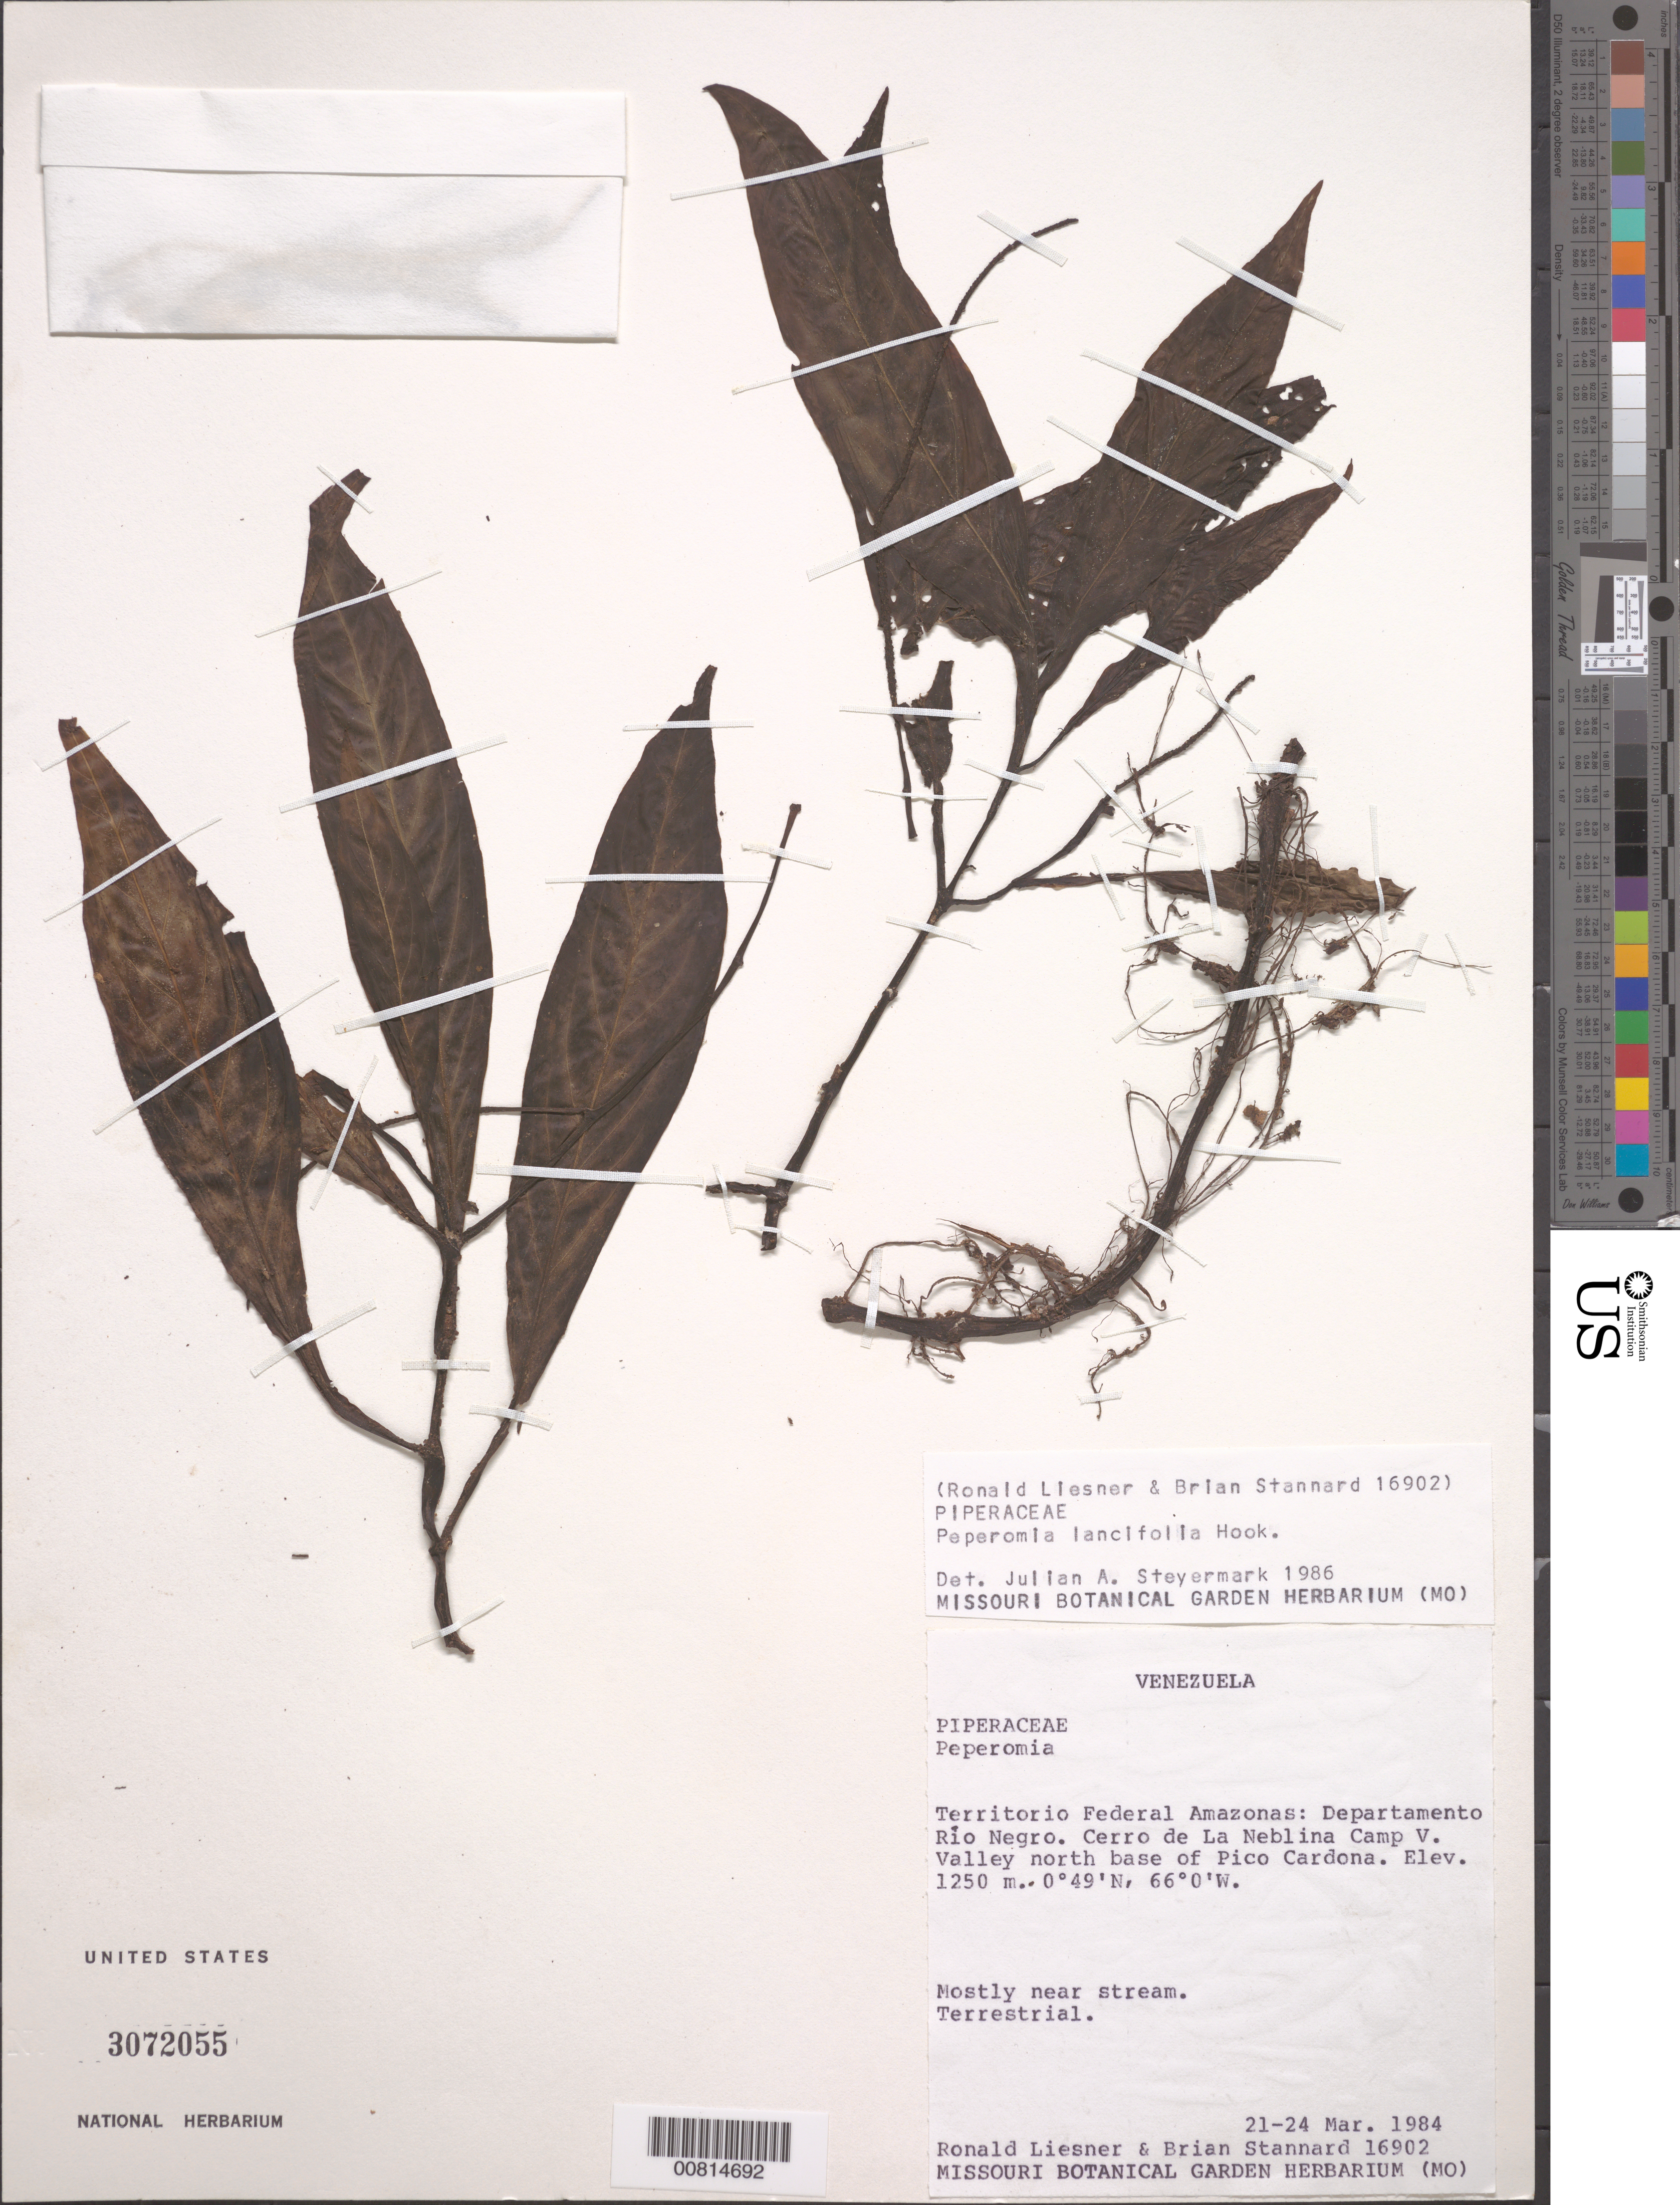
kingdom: Plantae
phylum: Tracheophyta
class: Magnoliopsida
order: Piperales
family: Piperaceae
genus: Peperomia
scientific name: Peperomia lancifolia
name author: Hook.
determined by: Steyermark, Julian A., (VEN)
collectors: R. L. Liesner & B. L. Stannard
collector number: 16902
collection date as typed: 21-Mar-84 to 24-Mar-84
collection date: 1984-03-21/1984-03-24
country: Venezuela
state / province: Amazonas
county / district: Río Negro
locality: Cerro de La Neblina Base Camp V, north base of Pico Cardona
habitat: Mostly near stream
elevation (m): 1250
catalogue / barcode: US 3072055